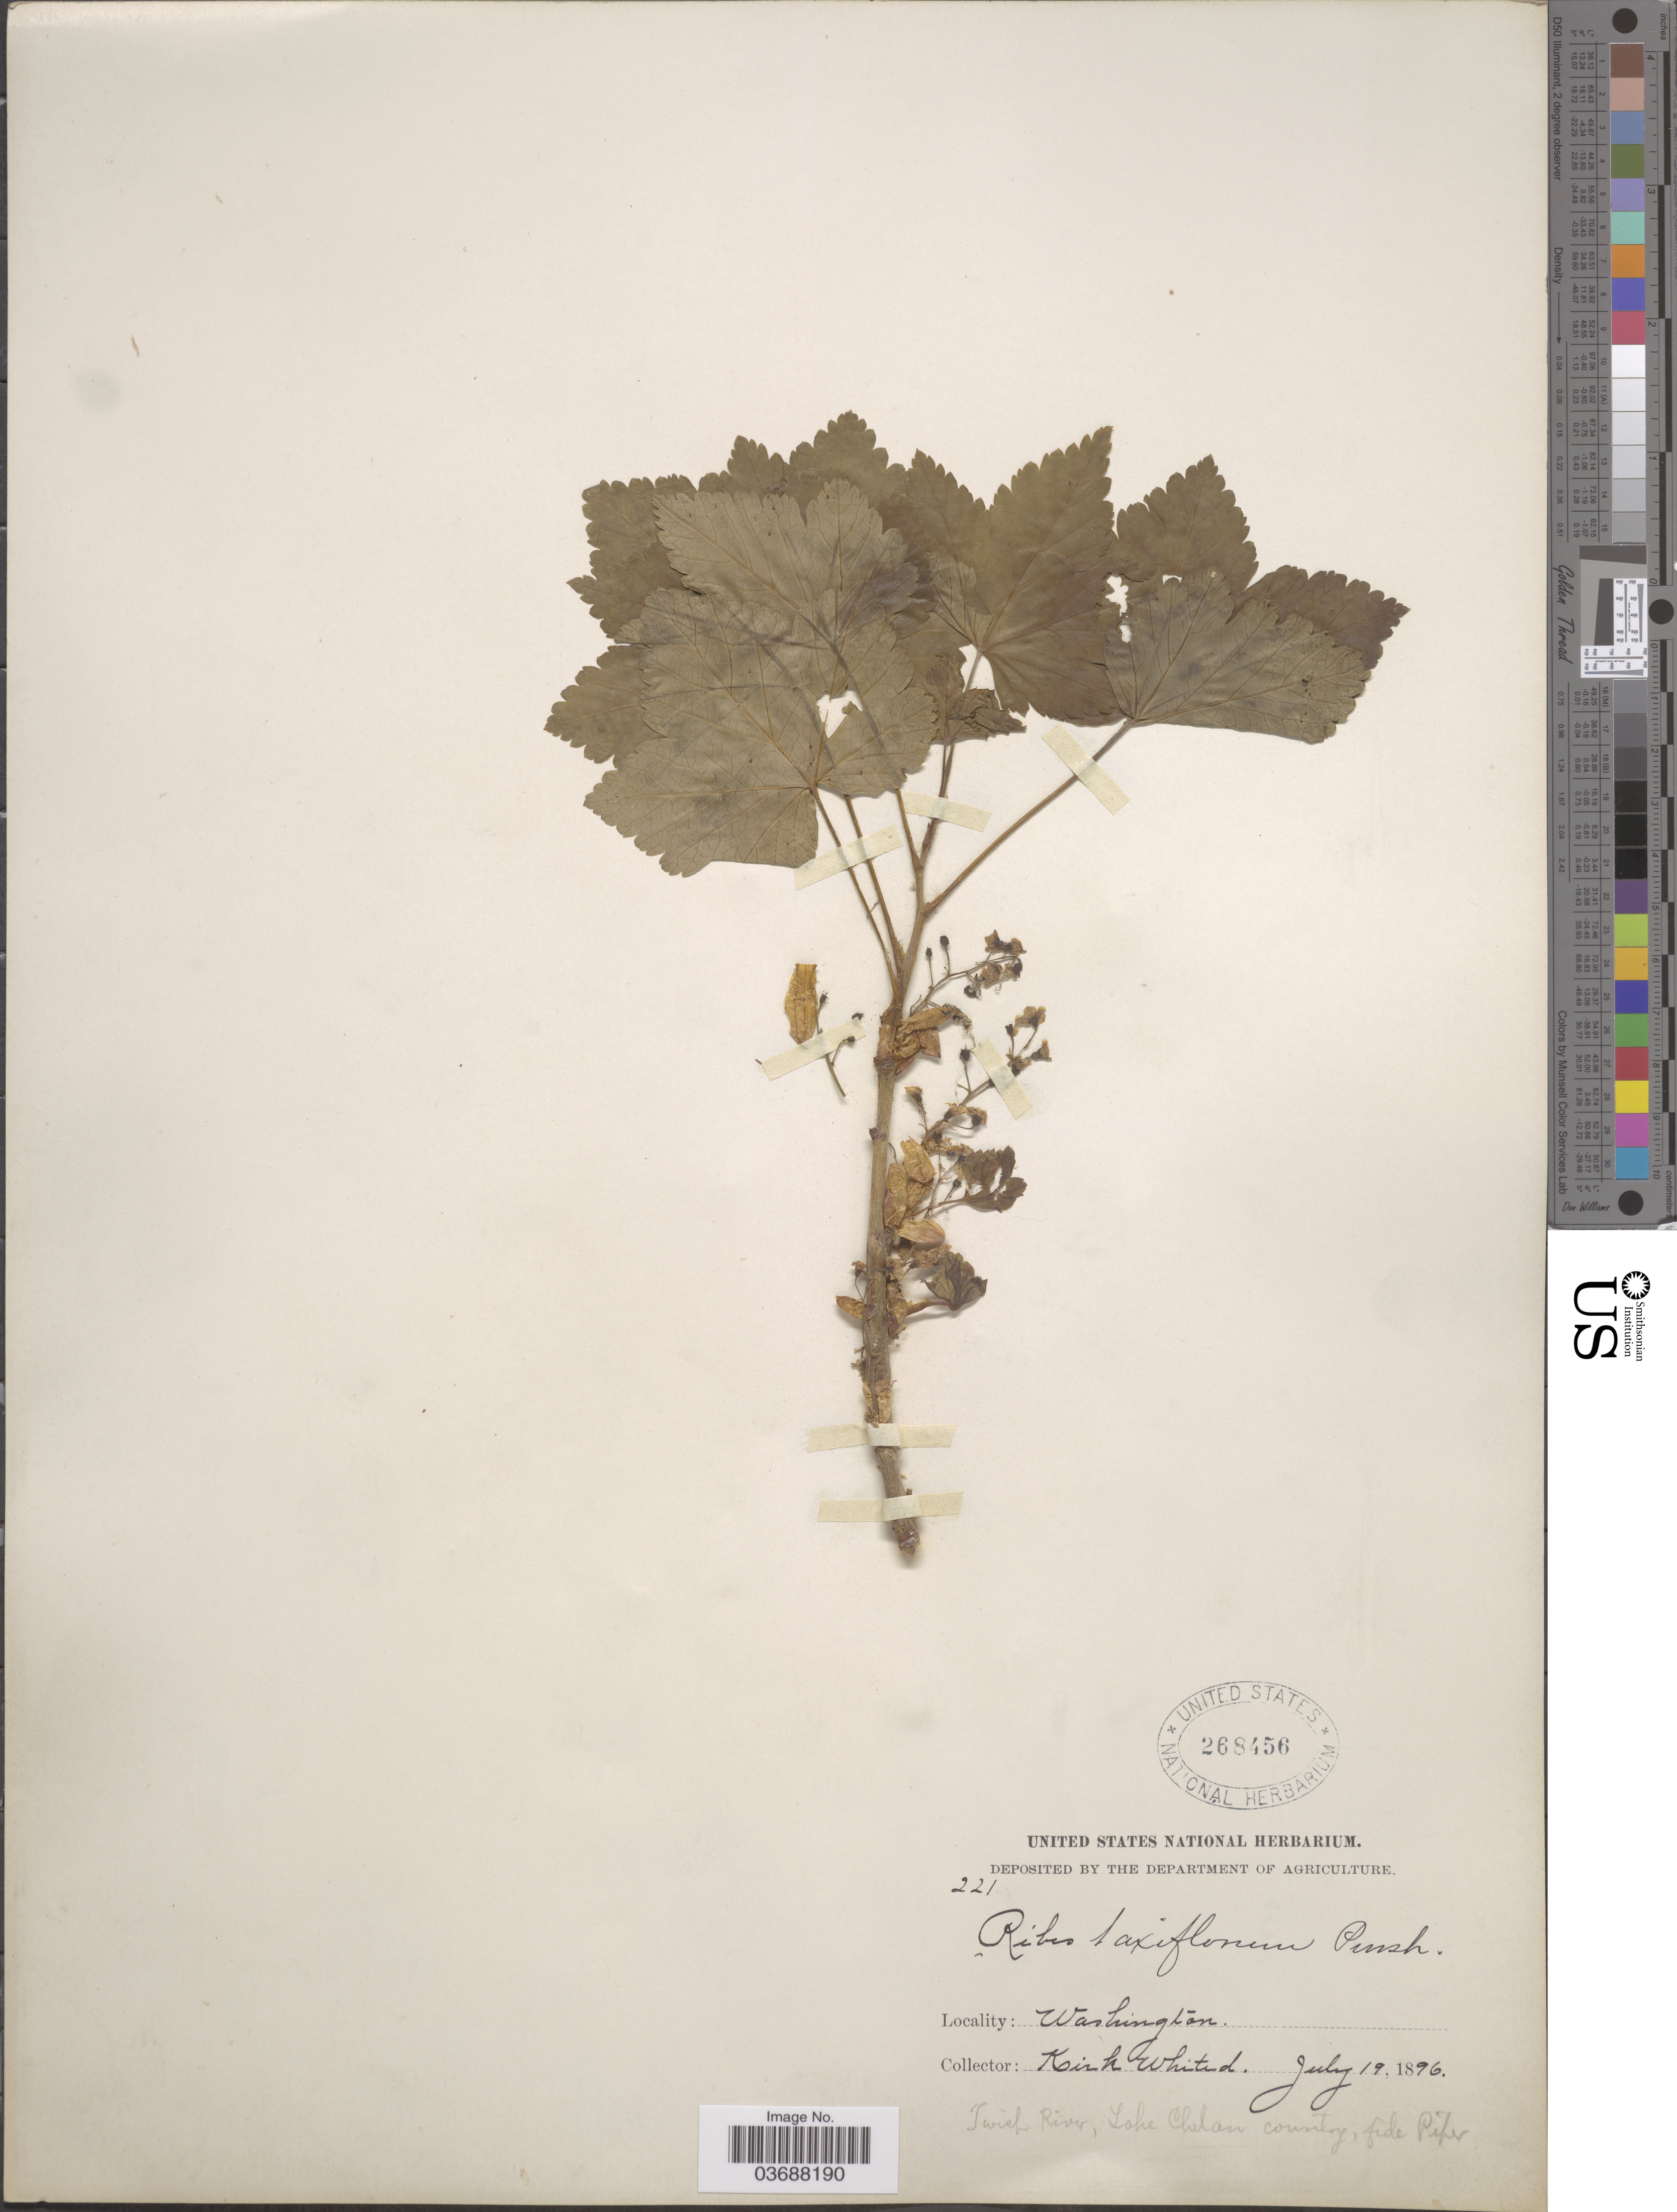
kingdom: Plantae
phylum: Tracheophyta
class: Magnoliopsida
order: Saxifragales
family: Grossulariaceae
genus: Ribes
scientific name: Ribes laxiflorum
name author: Pursh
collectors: K. Whited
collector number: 221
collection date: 1896-07-19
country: United States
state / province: Washington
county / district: Chelan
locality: Twish River, Lake Chelan county.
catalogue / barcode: US 268456